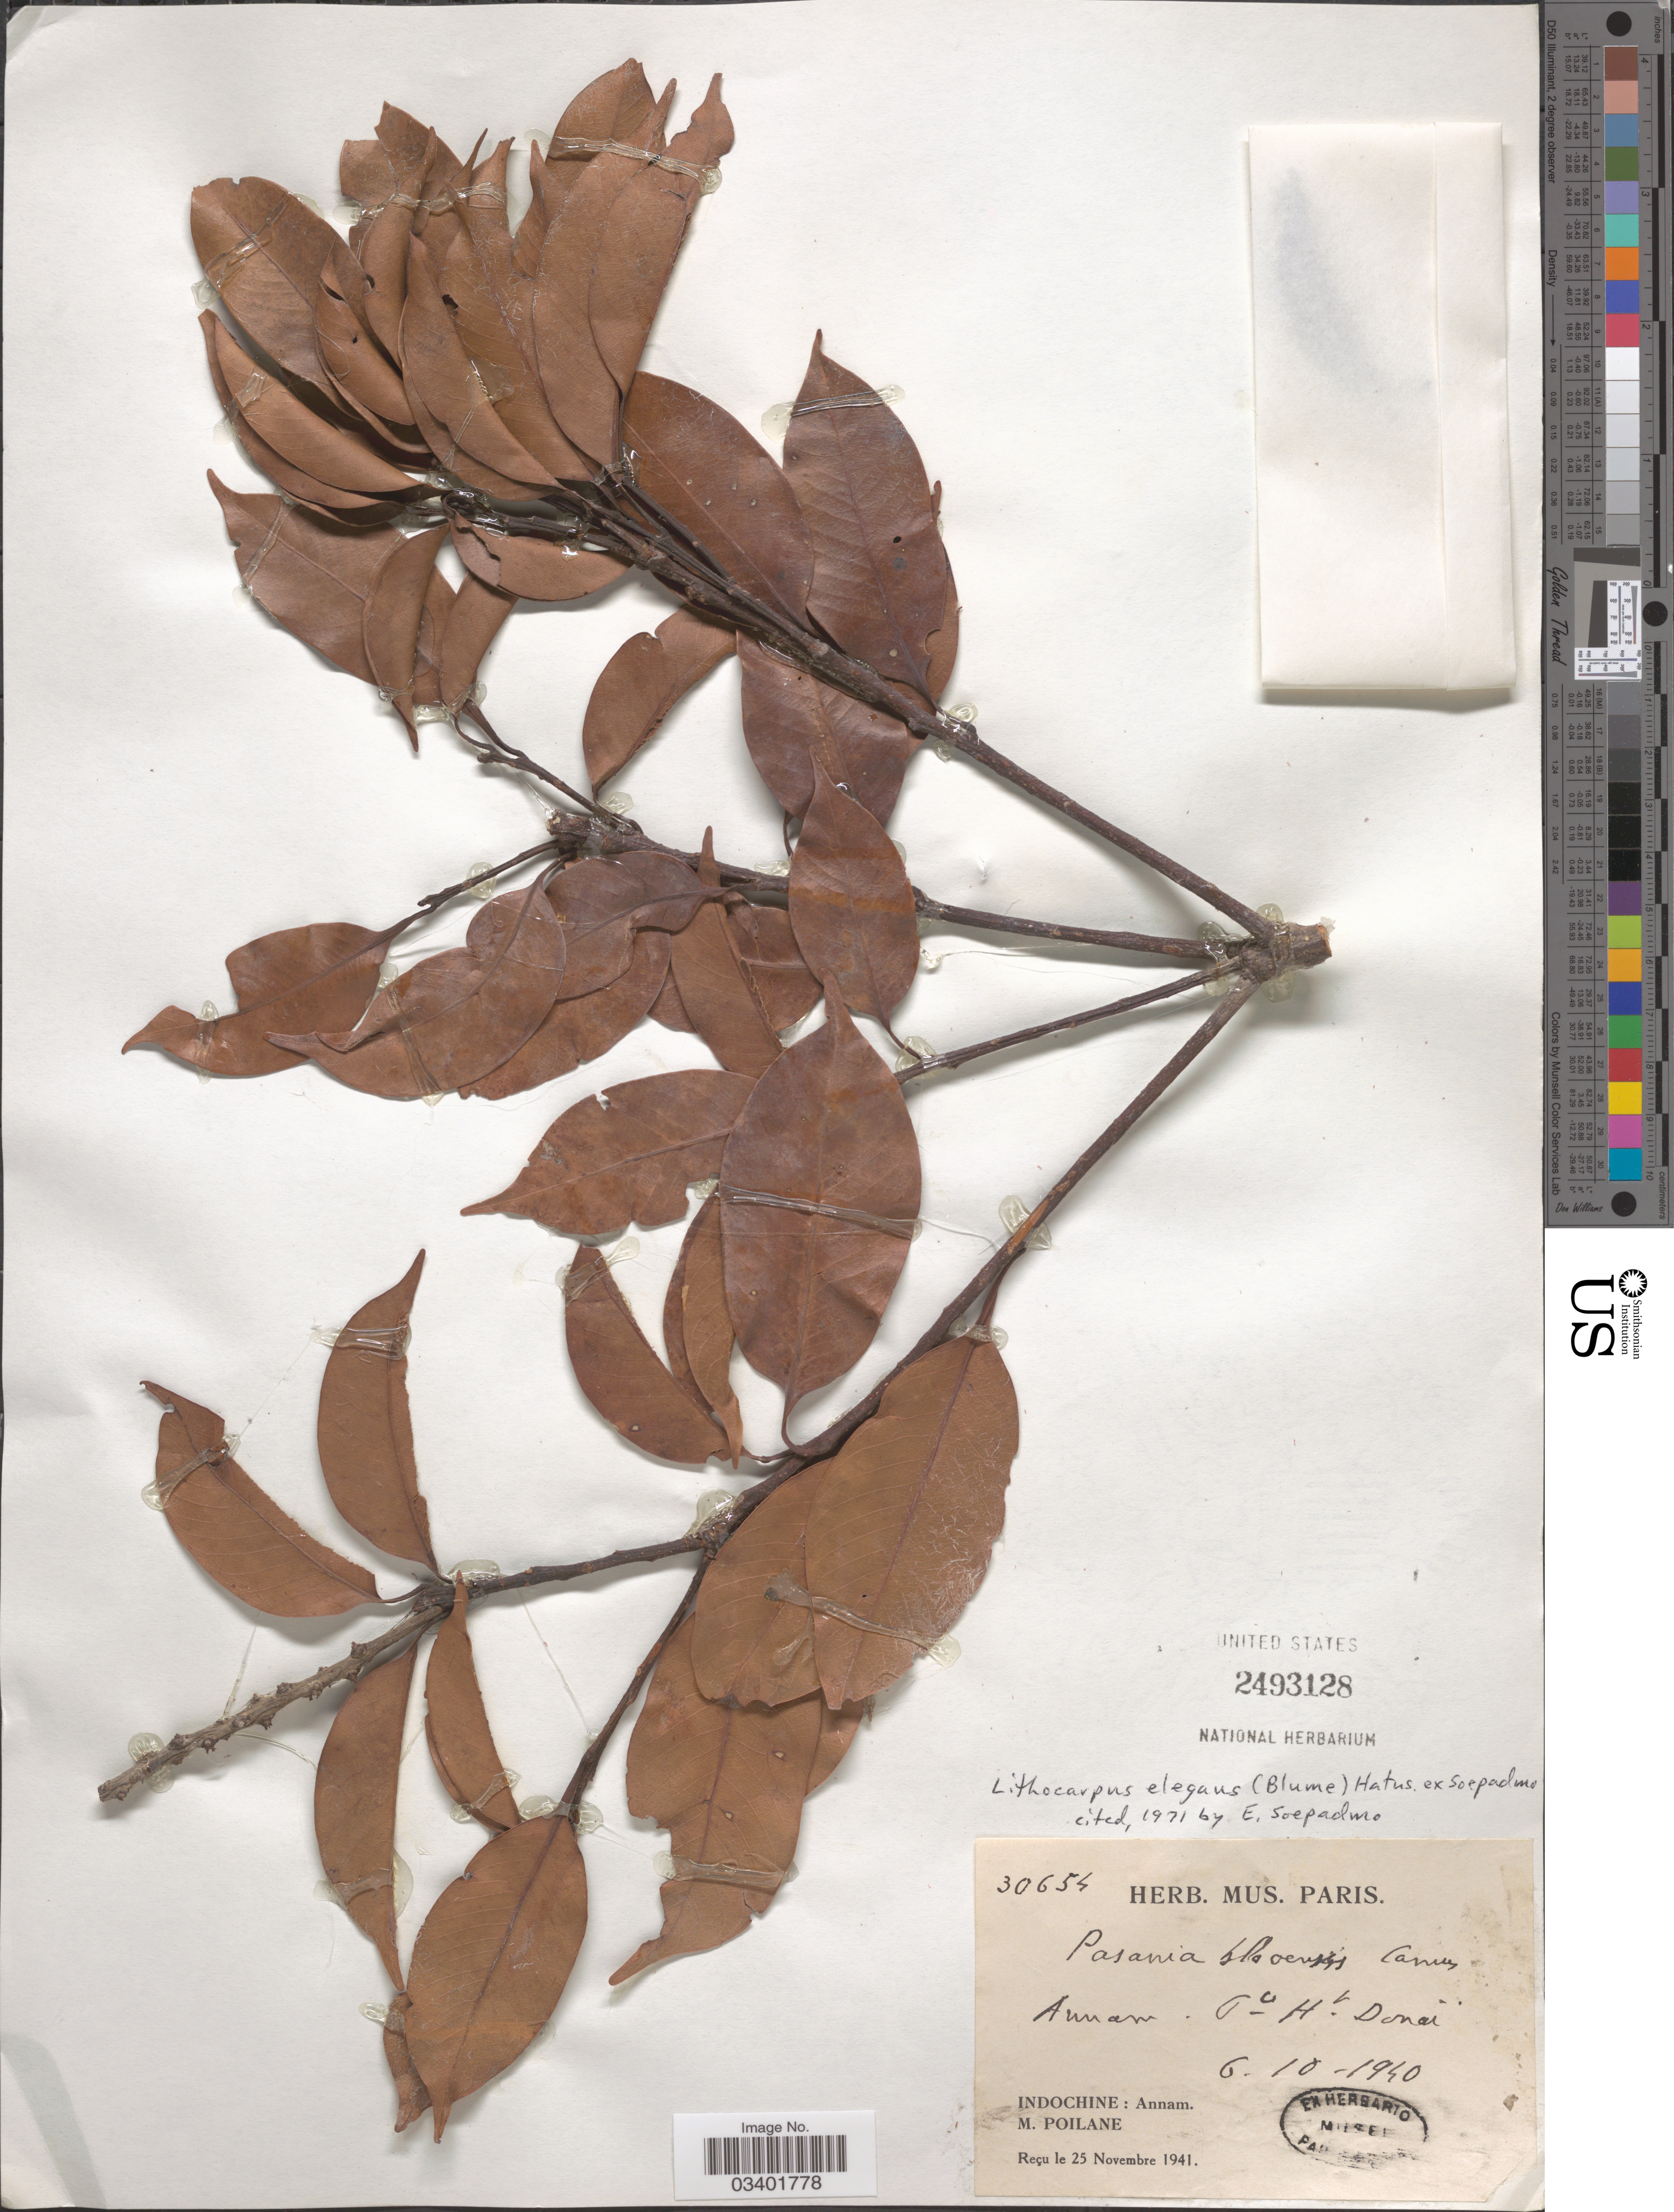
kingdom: Plantae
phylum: Tracheophyta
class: Magnoliopsida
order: Fagales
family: Fagaceae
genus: Lithocarpus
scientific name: Lithocarpus elegans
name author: (Blume) Hatus. ex Soepadmo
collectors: M. Poilane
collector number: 30654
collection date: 1940-10-06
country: Vietnam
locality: Annam. Pr. Ht. Donai. Indochine.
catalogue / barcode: US 2493128